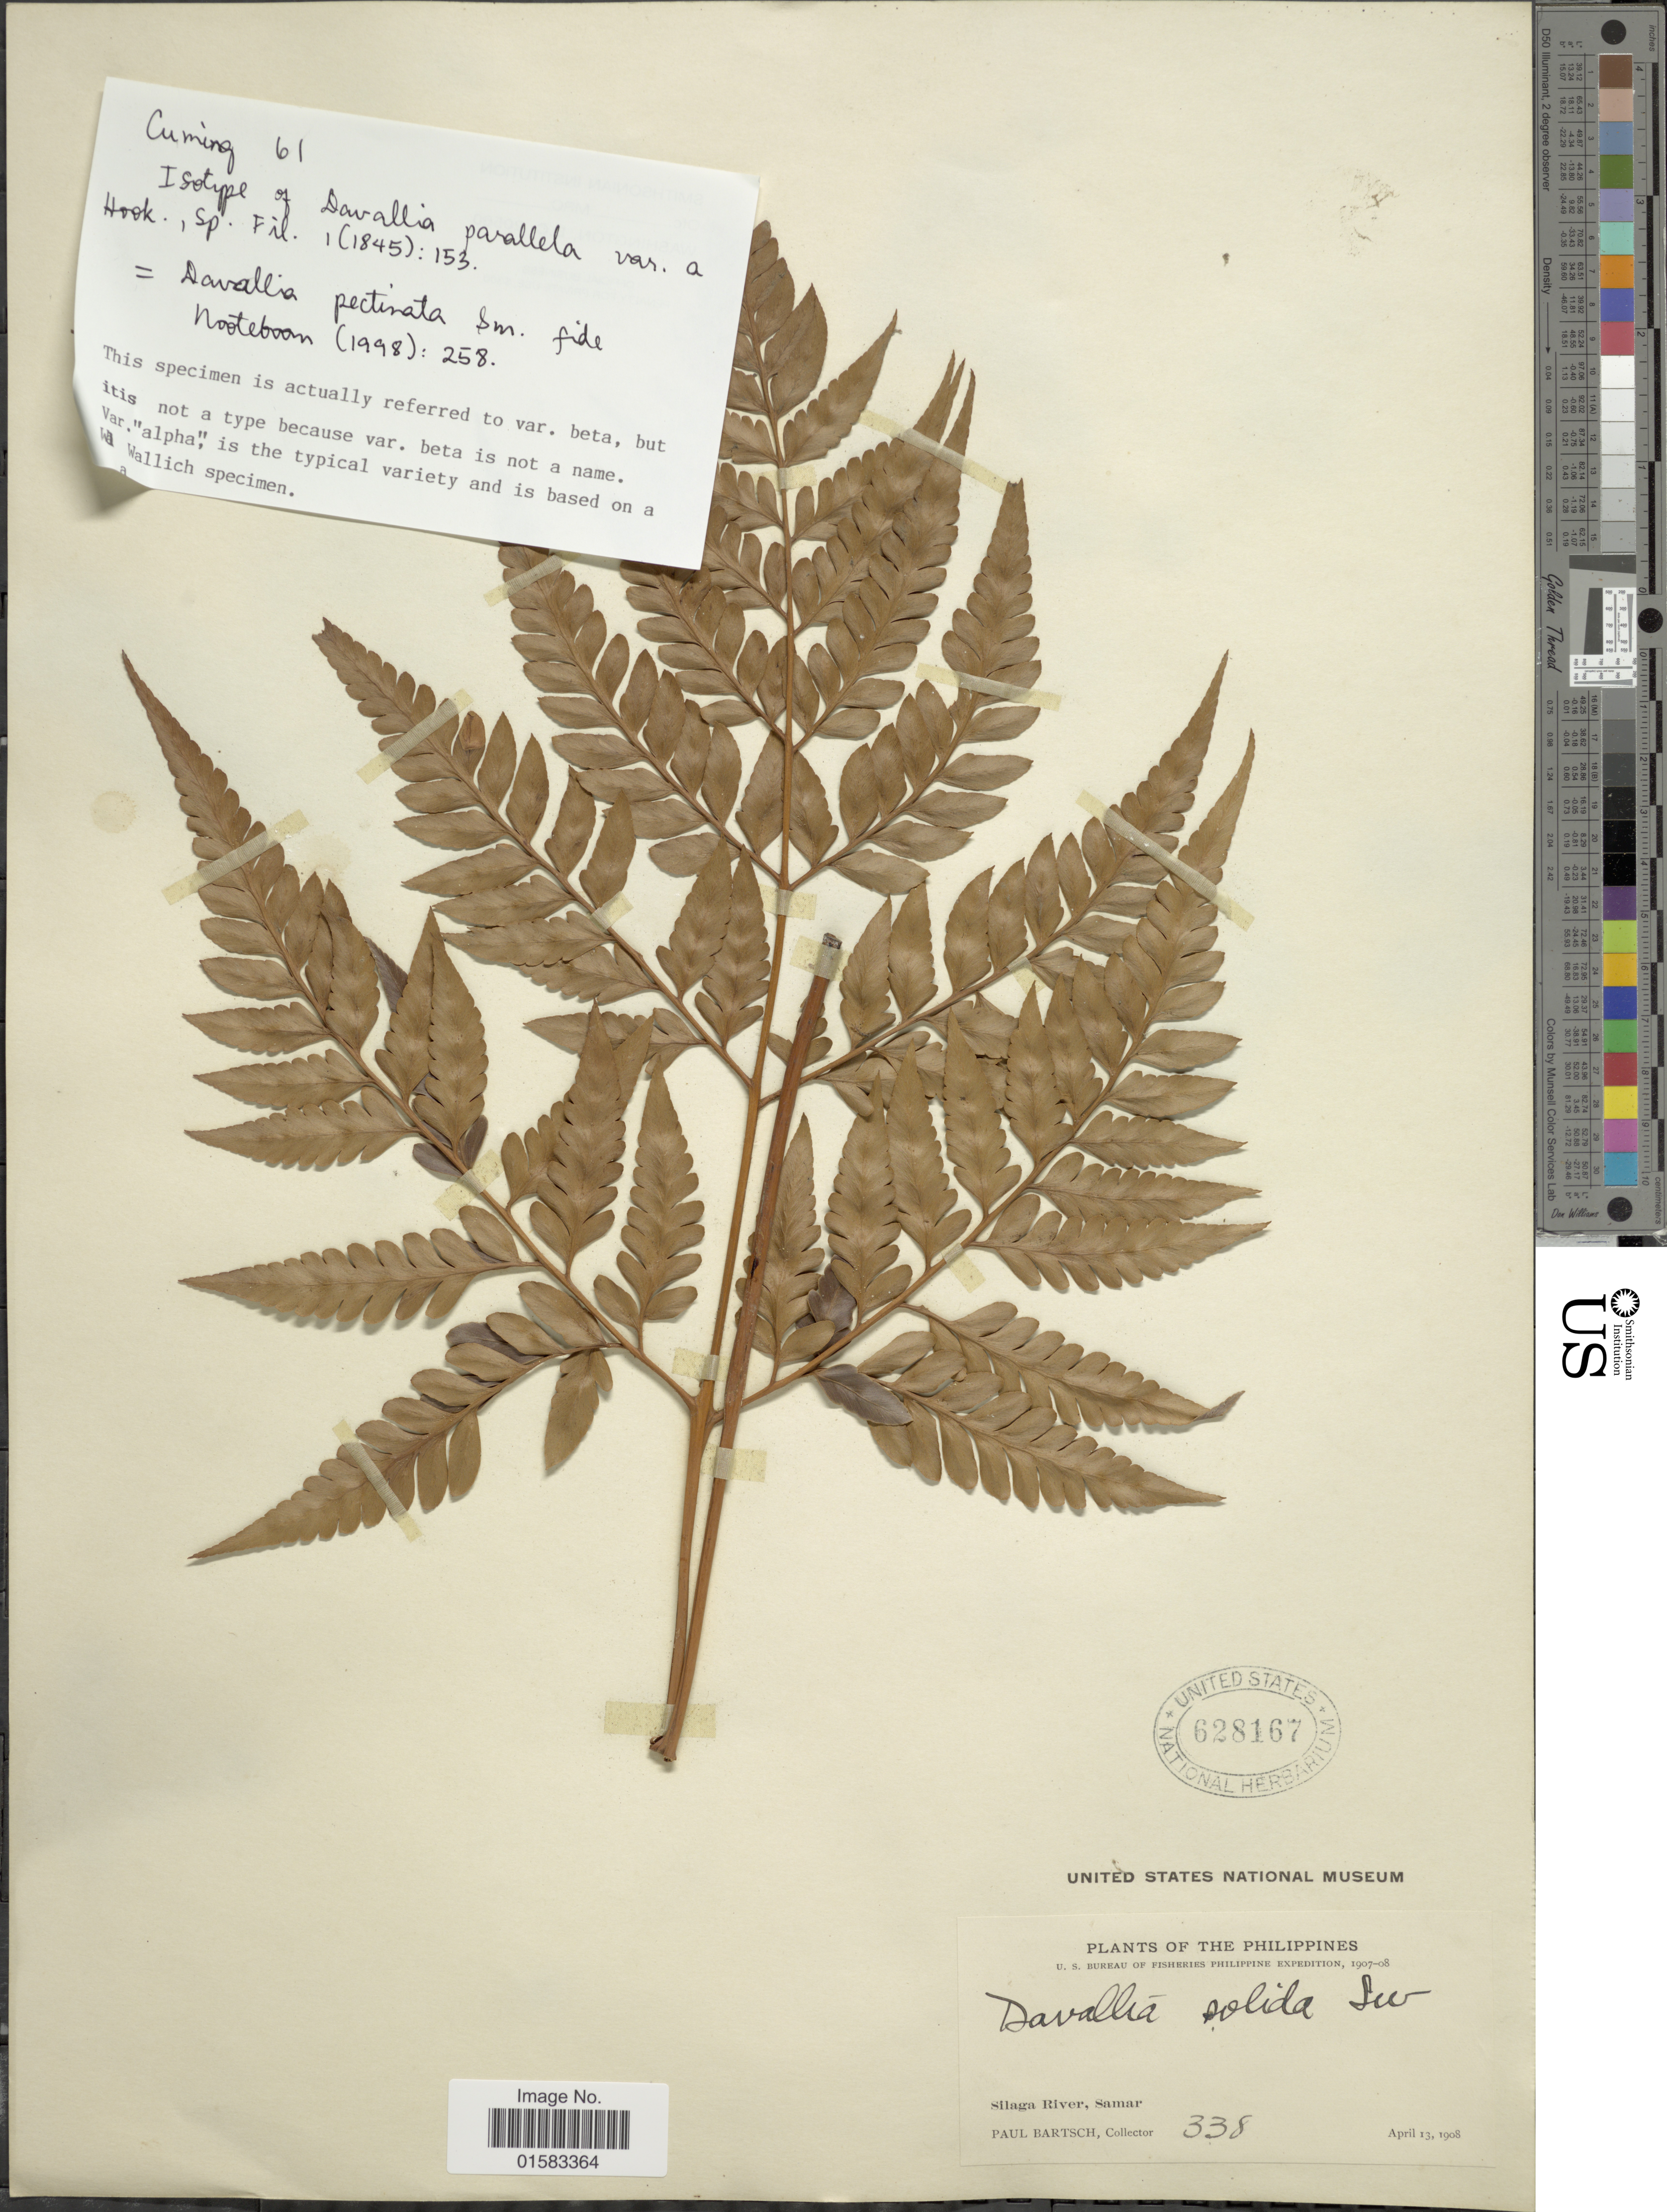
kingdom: Plantae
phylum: Tracheophyta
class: Polypodiopsida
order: Polypodiales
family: Davalliaceae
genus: Davallia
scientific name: Davallia solida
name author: (G. Forst.) Sw.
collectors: P. Bartsch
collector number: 338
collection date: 1908-04-13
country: Philippines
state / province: Eastern Visayas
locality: Silage River, Samar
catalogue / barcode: US 628167